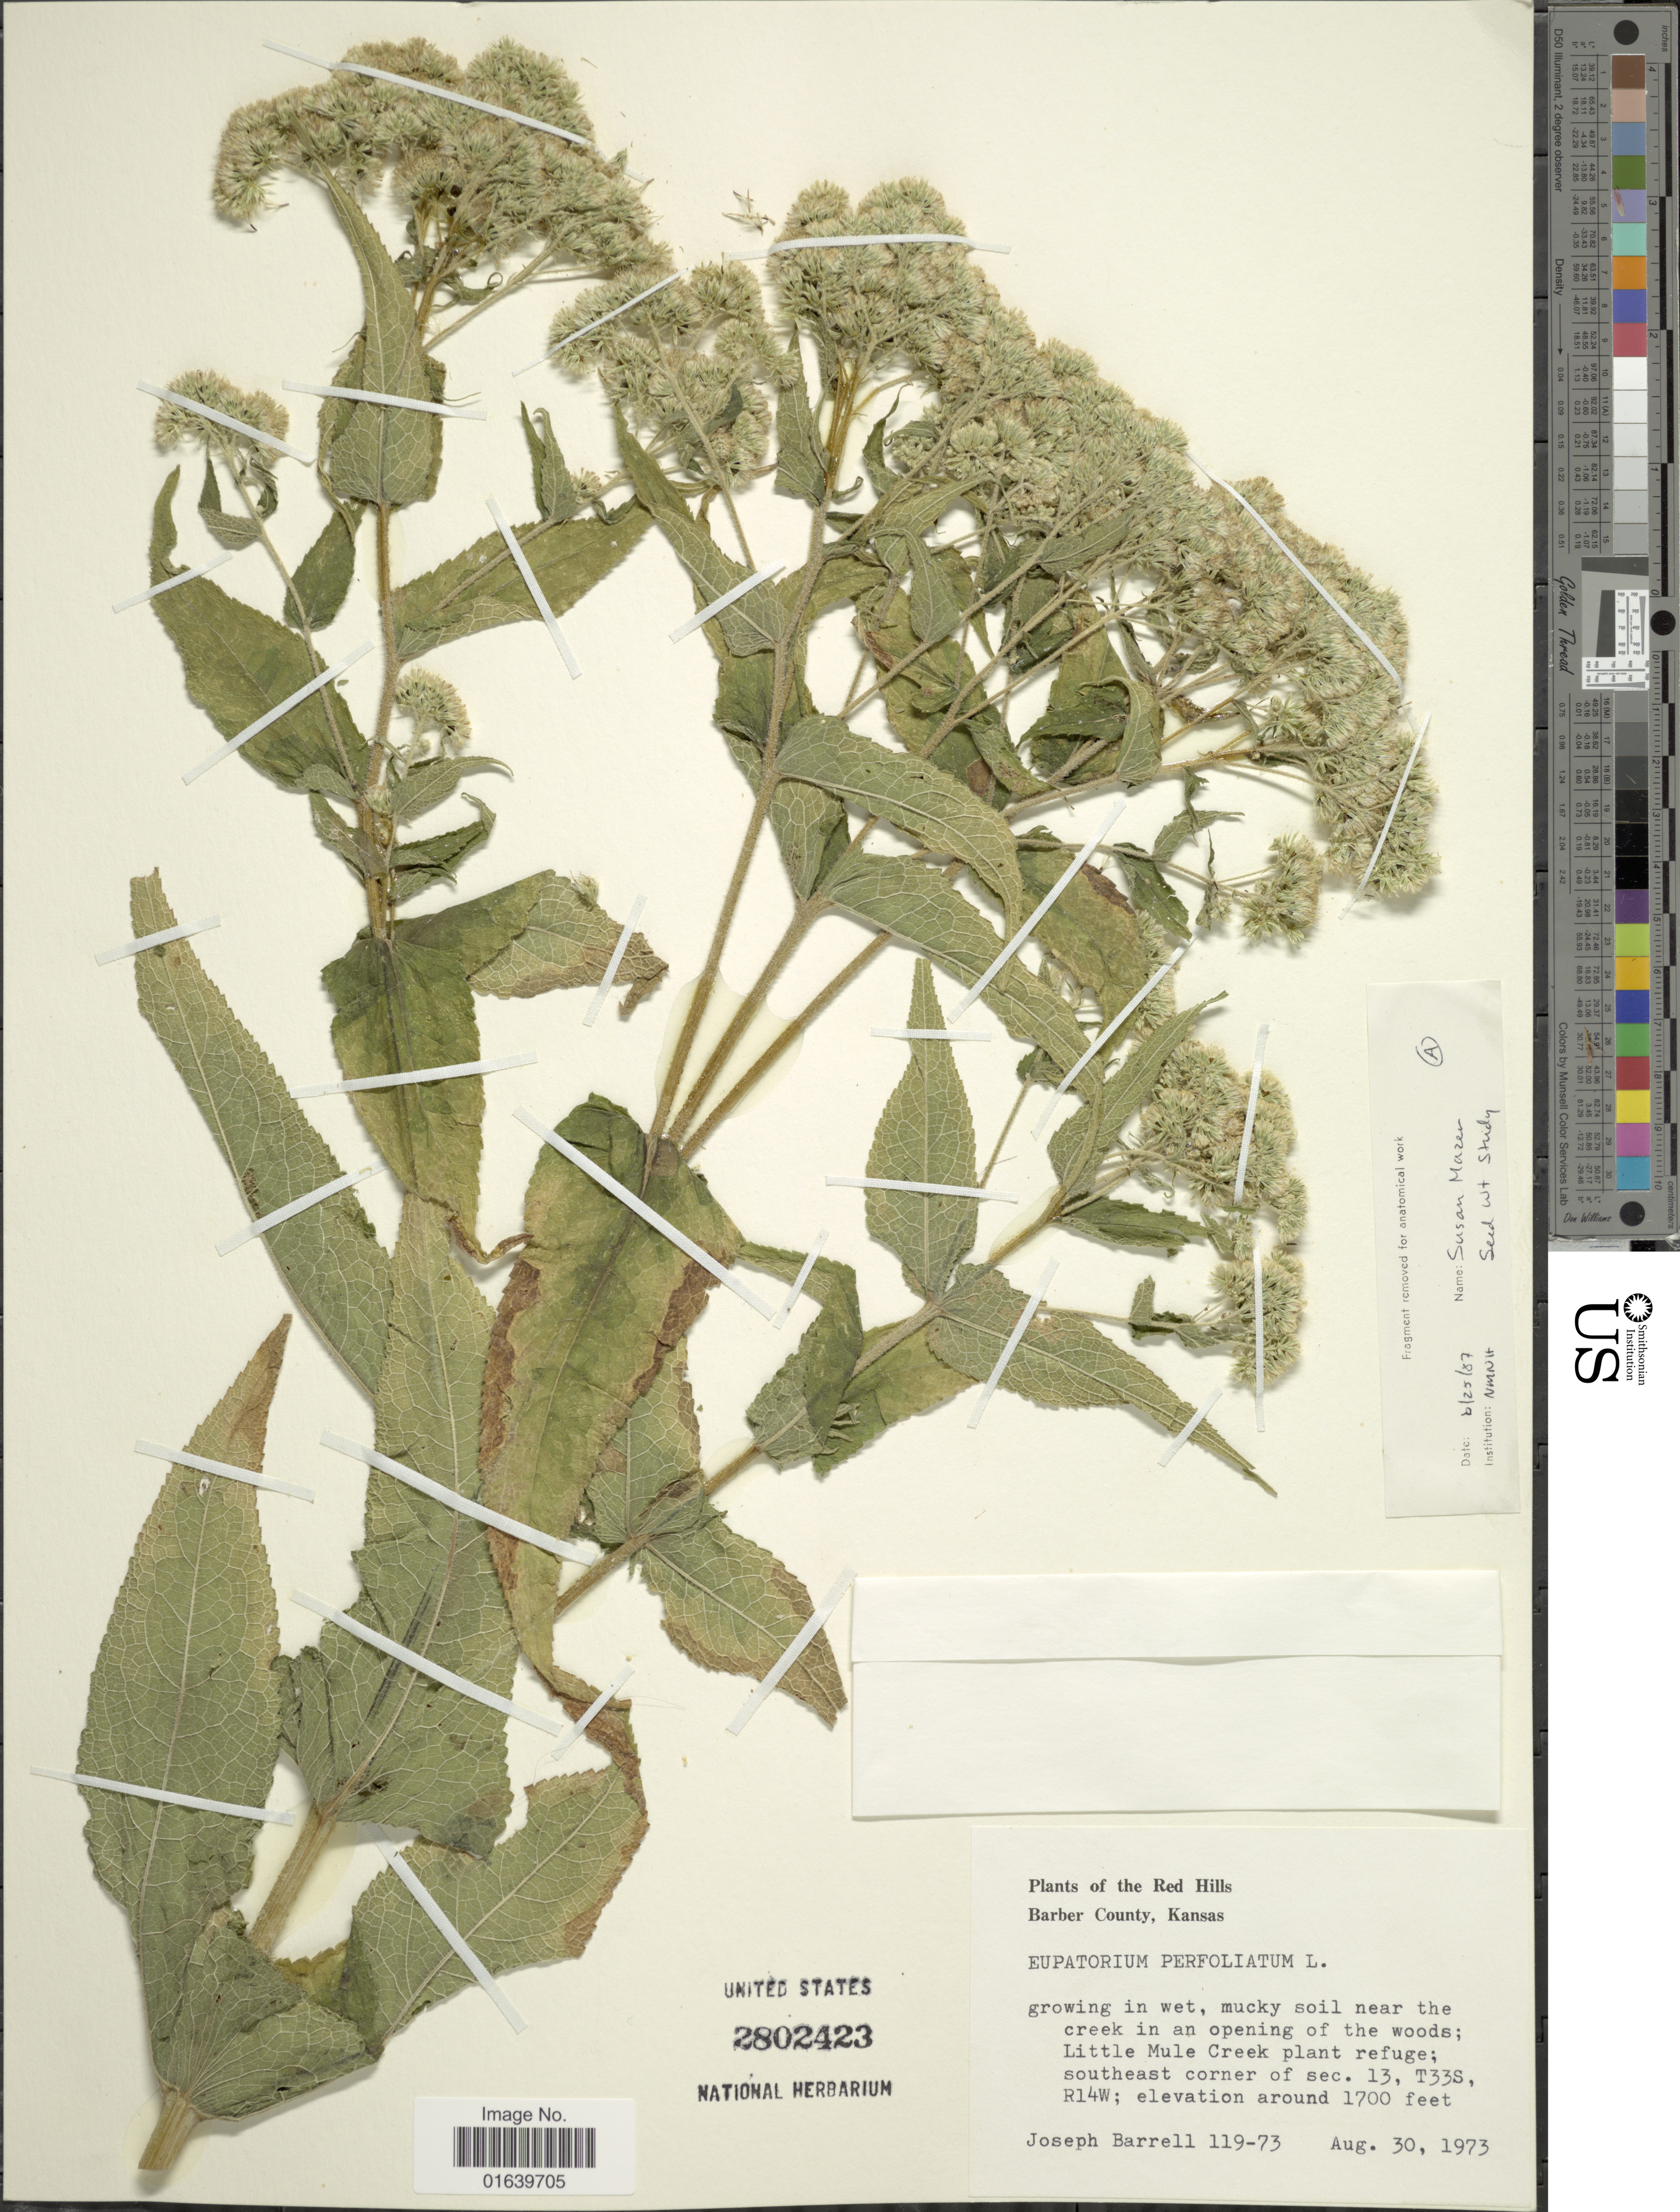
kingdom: Plantae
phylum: Tracheophyta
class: Magnoliopsida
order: Asterales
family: Asteraceae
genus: Eupatorium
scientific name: Eupatorium perfoliatum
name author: L.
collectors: J. Barrell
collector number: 119-73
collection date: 1973-08-30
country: United States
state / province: Kansas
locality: The Red Hills, Barber County, near the creek in an opening of the woods: Little Mule Creek plant refuge. southeast corner of se. 13, T33S, R14W.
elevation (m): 518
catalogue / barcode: US 2802423